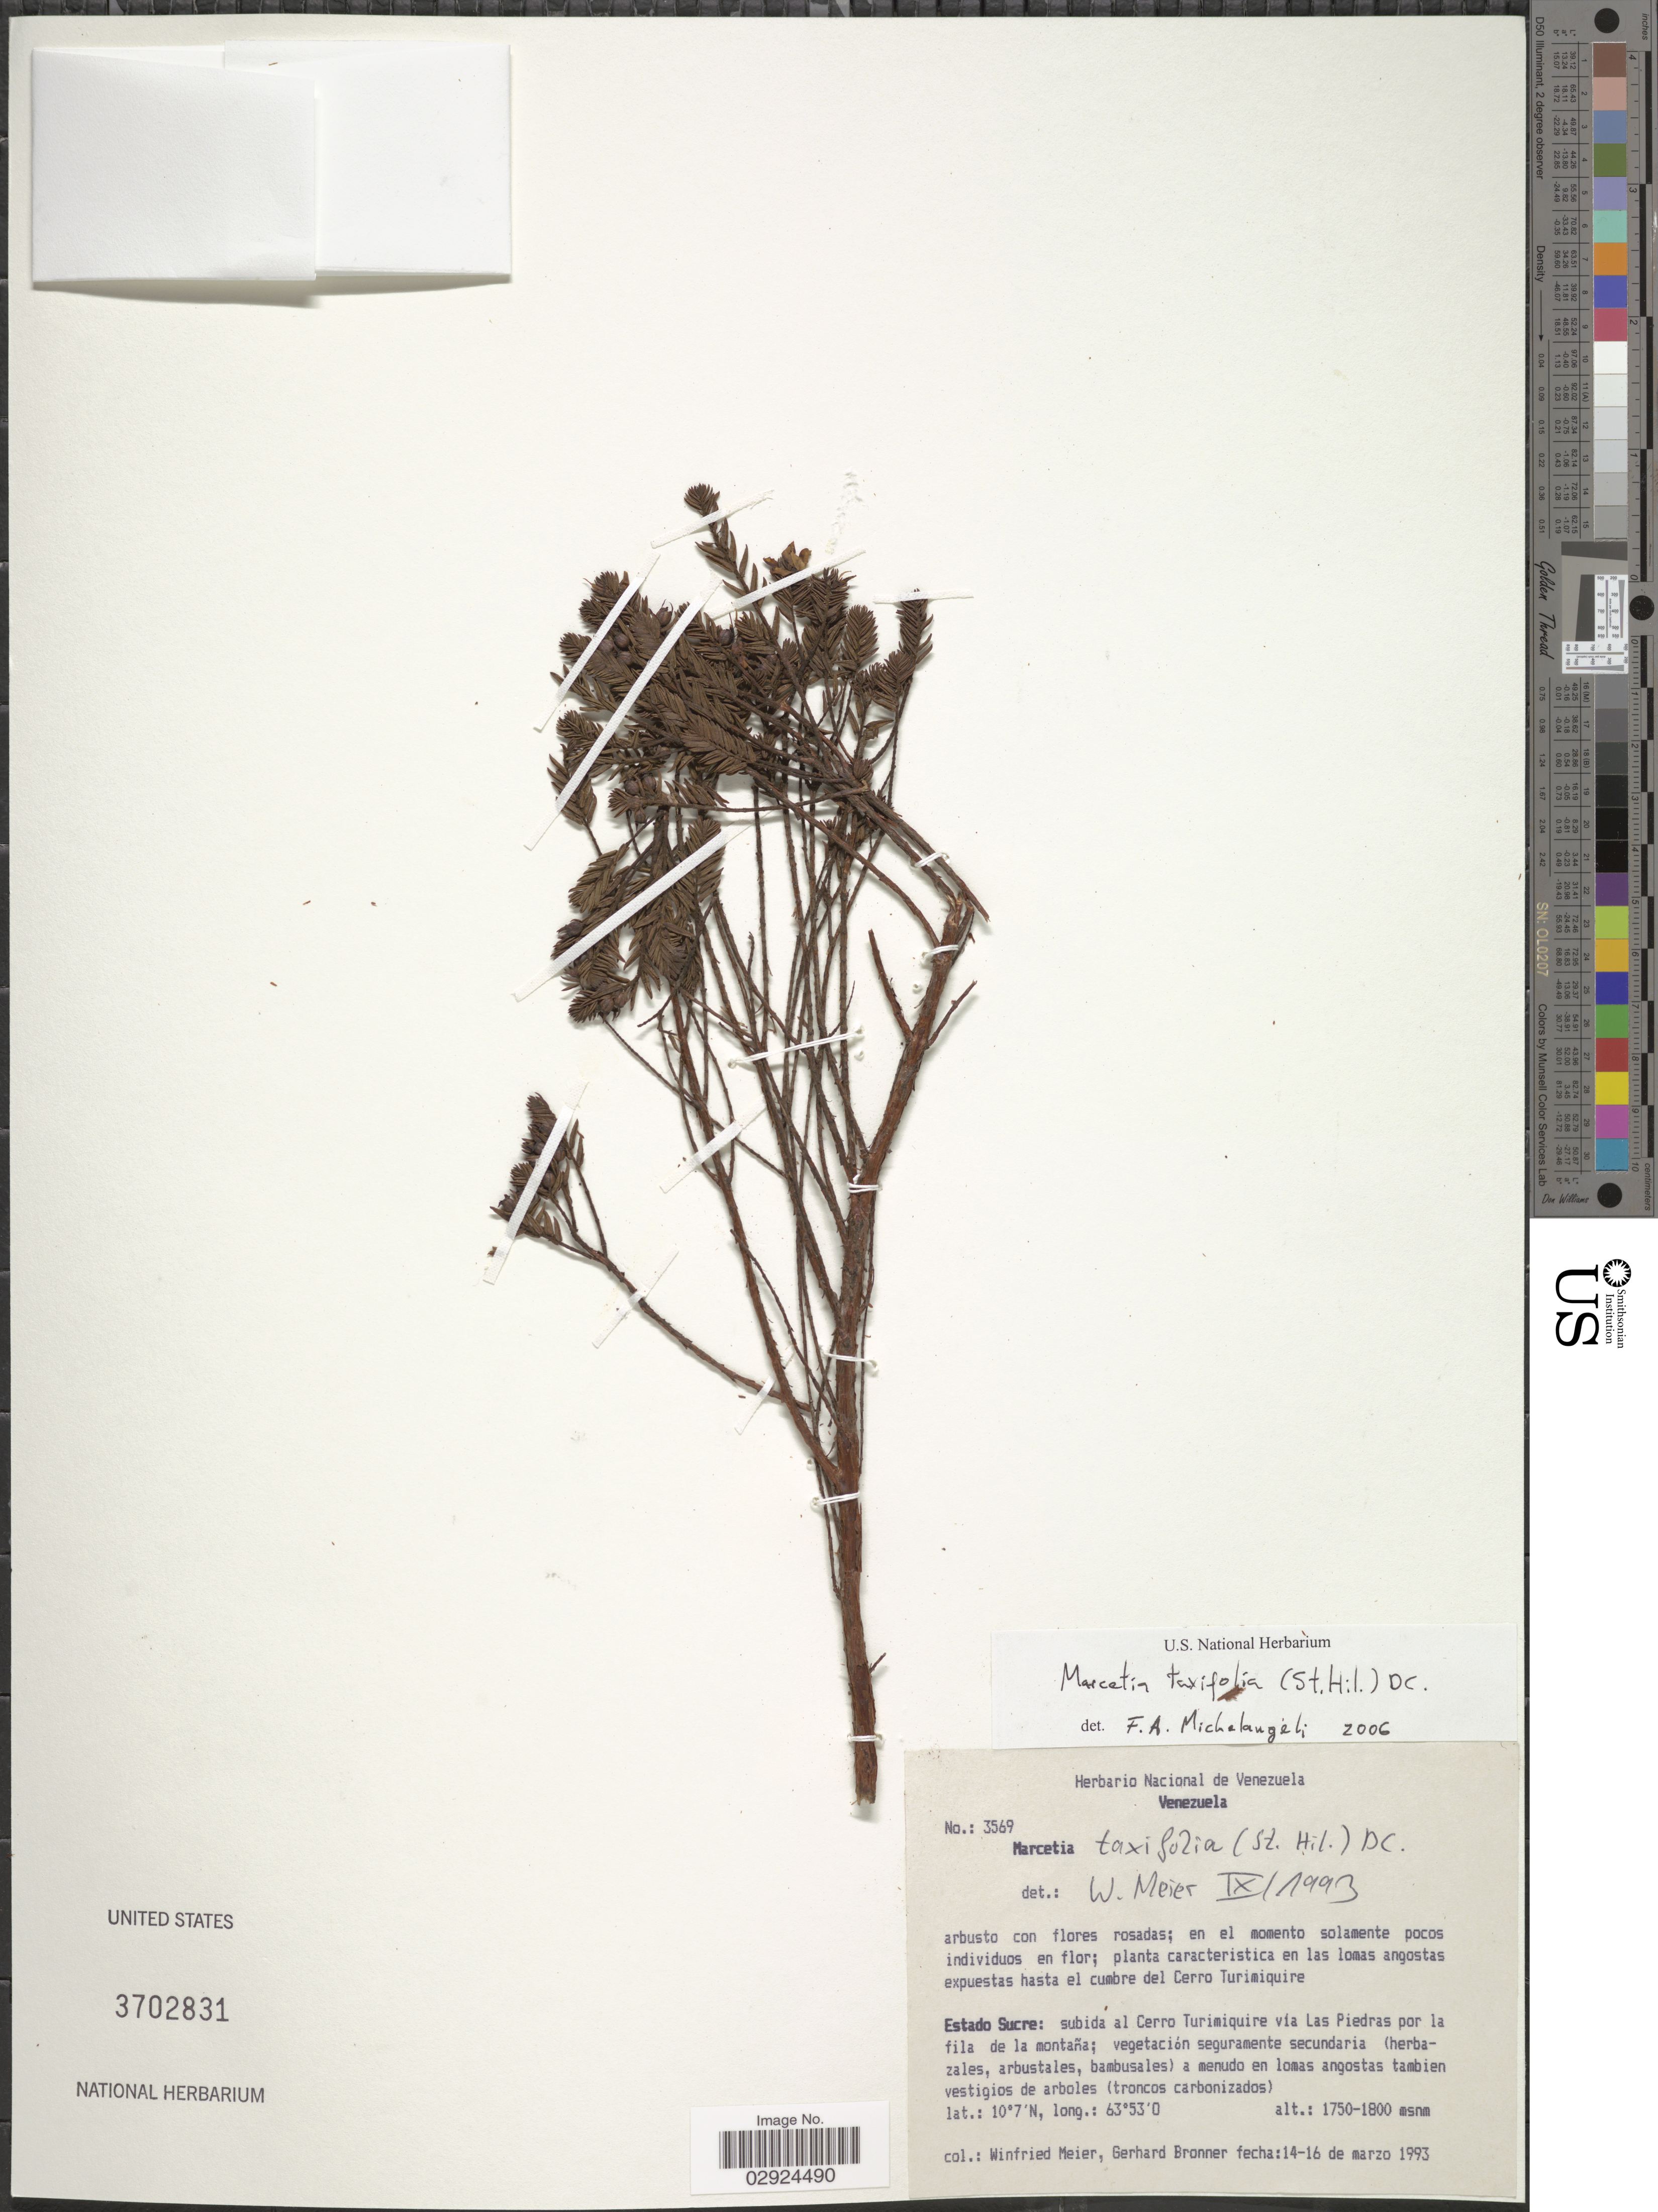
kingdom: Plantae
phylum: Tracheophyta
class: Magnoliopsida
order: Myrtales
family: Melastomataceae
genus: Marcetia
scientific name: Marcetia taxifolia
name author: (A. St.-Hil.) DC.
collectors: W. Meier & G. Bronner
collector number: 3569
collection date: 1993-03-14/1993-03-16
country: Venezuela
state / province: Sucre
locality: Estado Sucre: subida al Cerro Turimiquire via Las Piedras por la fila de la montaña.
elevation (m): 1750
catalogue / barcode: US 3702831